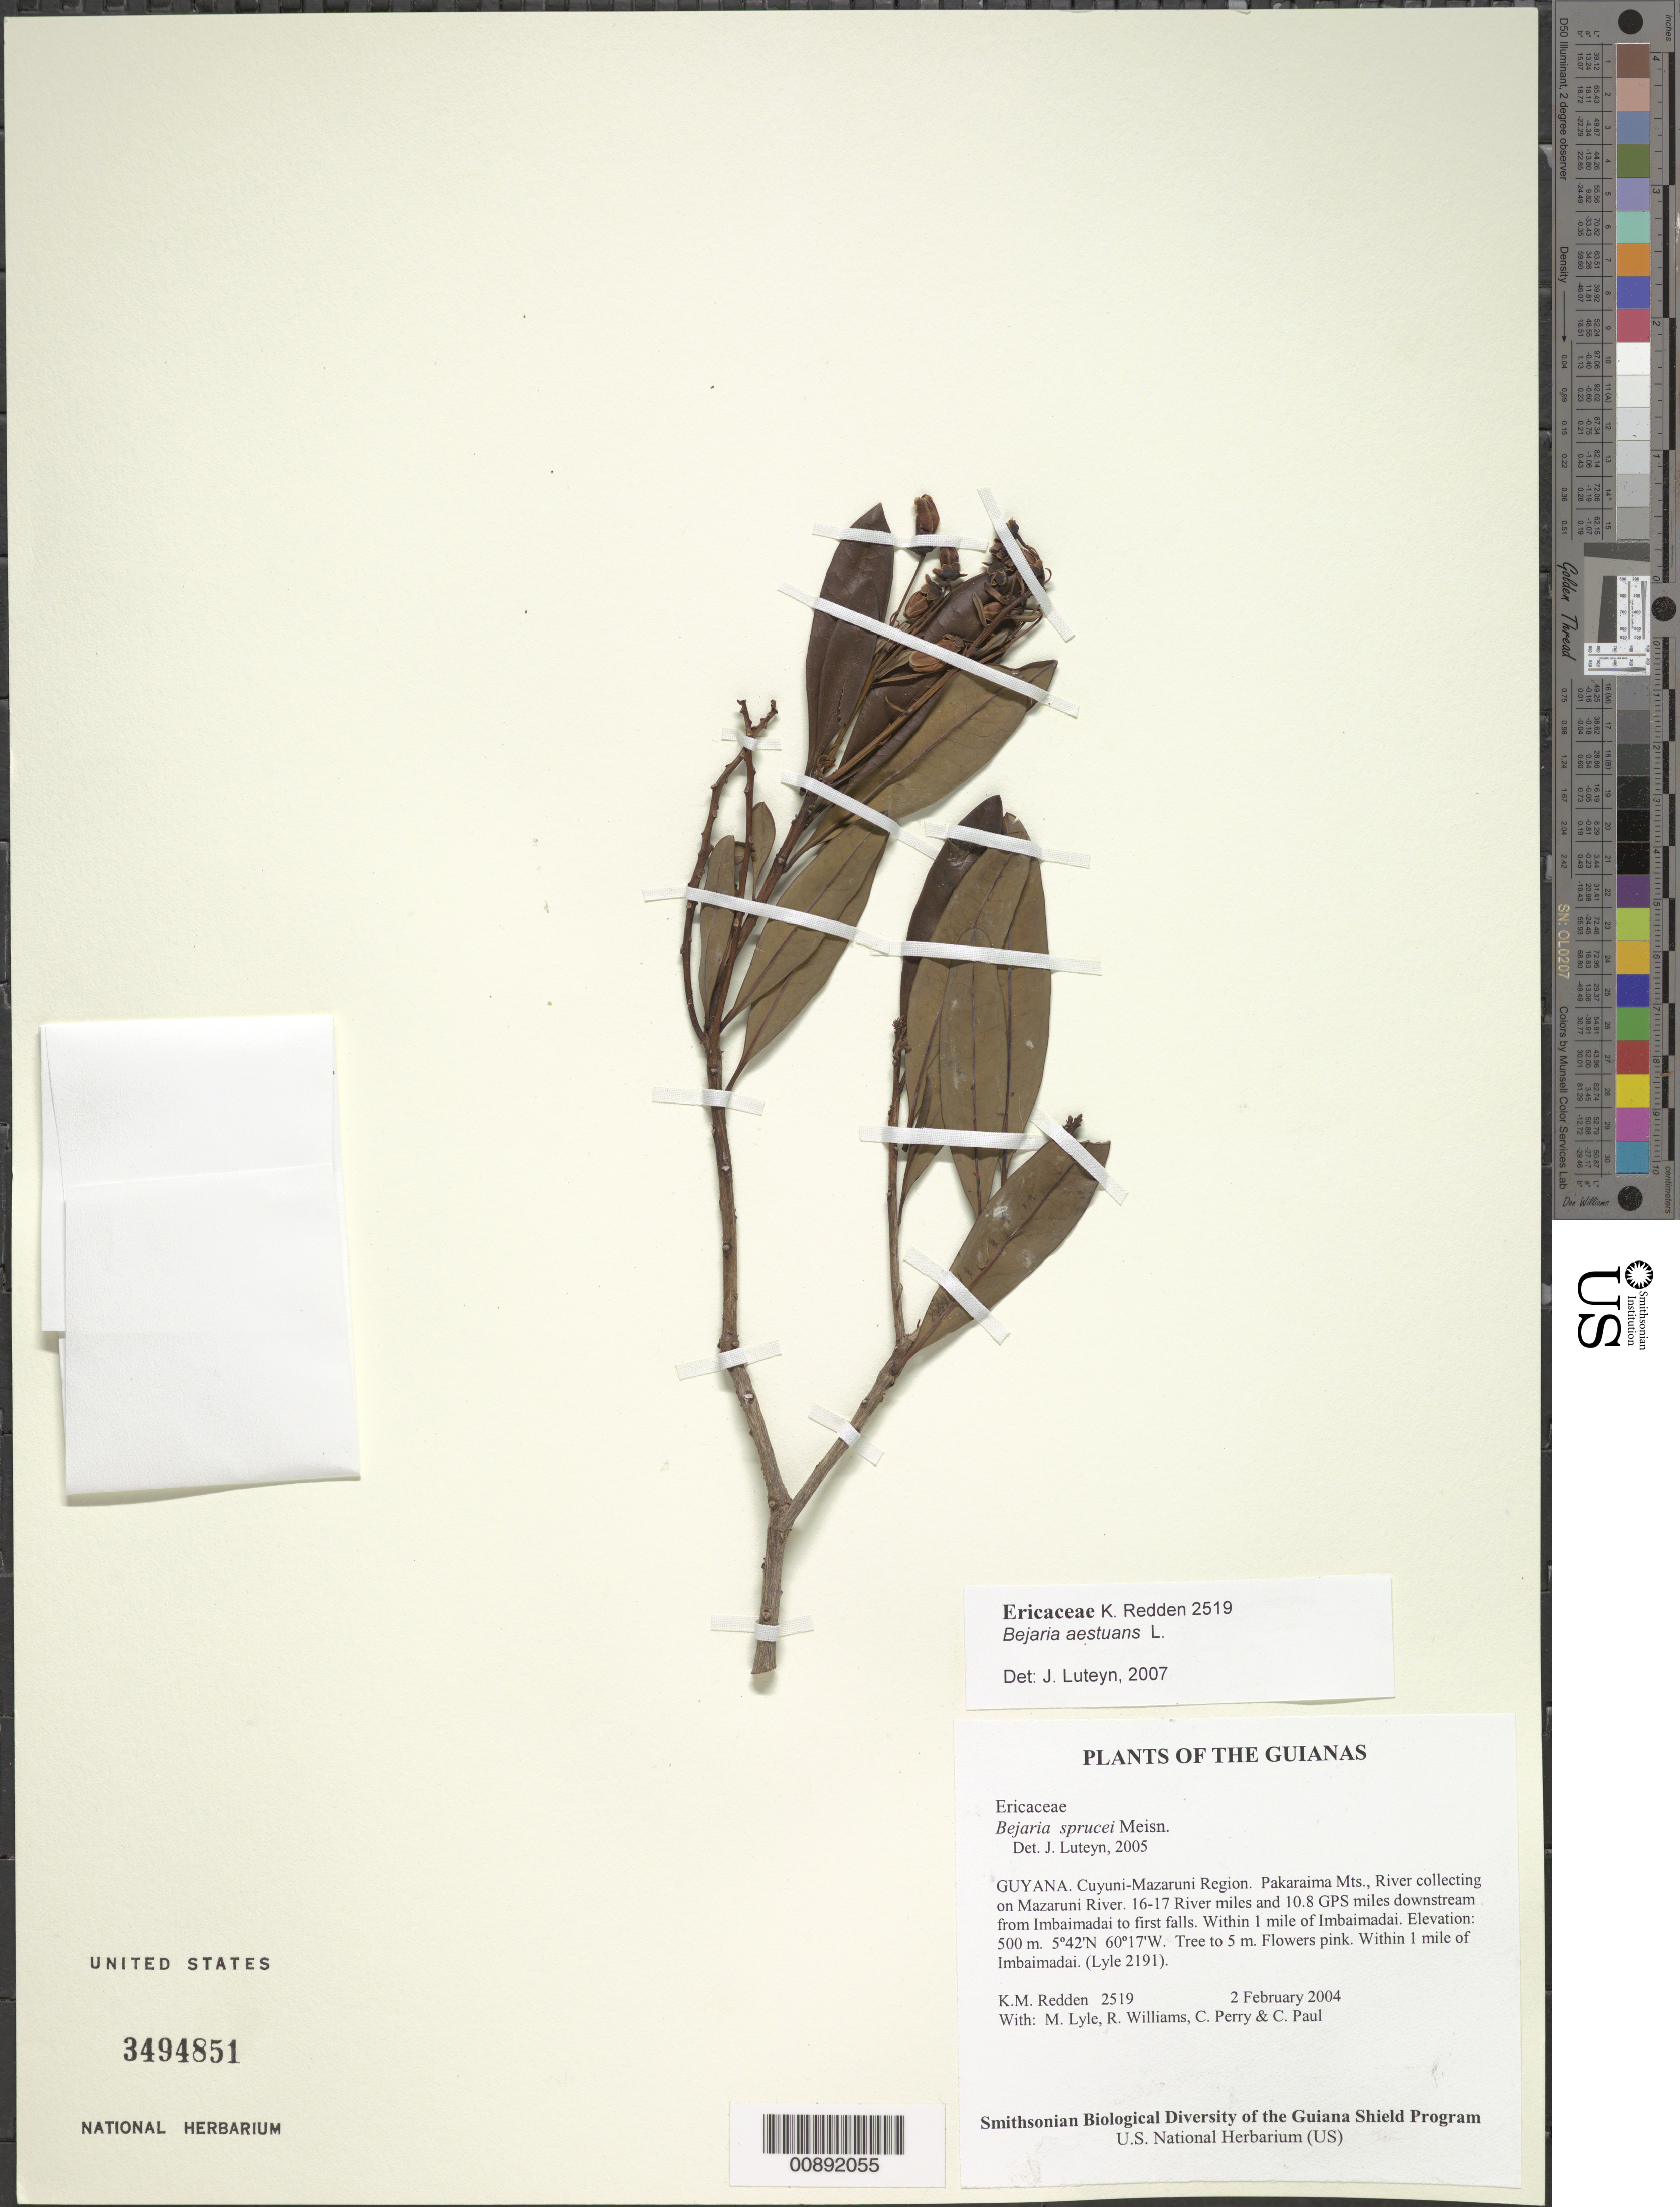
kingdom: Plantae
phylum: Tracheophyta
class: Magnoliopsida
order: Ericales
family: Ericaceae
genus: Bejaria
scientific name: Bejaria aestuans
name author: Mutis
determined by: Luteyn, J. L.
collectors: K. M. Redden, M. Lyle, R. Williams, C. Perry & C. Paul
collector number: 2519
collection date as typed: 2 February 2004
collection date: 2004-02-02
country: Guyana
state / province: Cuyuni-Mazaruni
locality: Pakaraima Mts., River collecting on Mazaruni River. 16-17 River miles and 10.8 GPS miles downstream from Imbaimadai to first falls. Within 1 mile of Imbaimadai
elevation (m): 500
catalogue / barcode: US 3494851